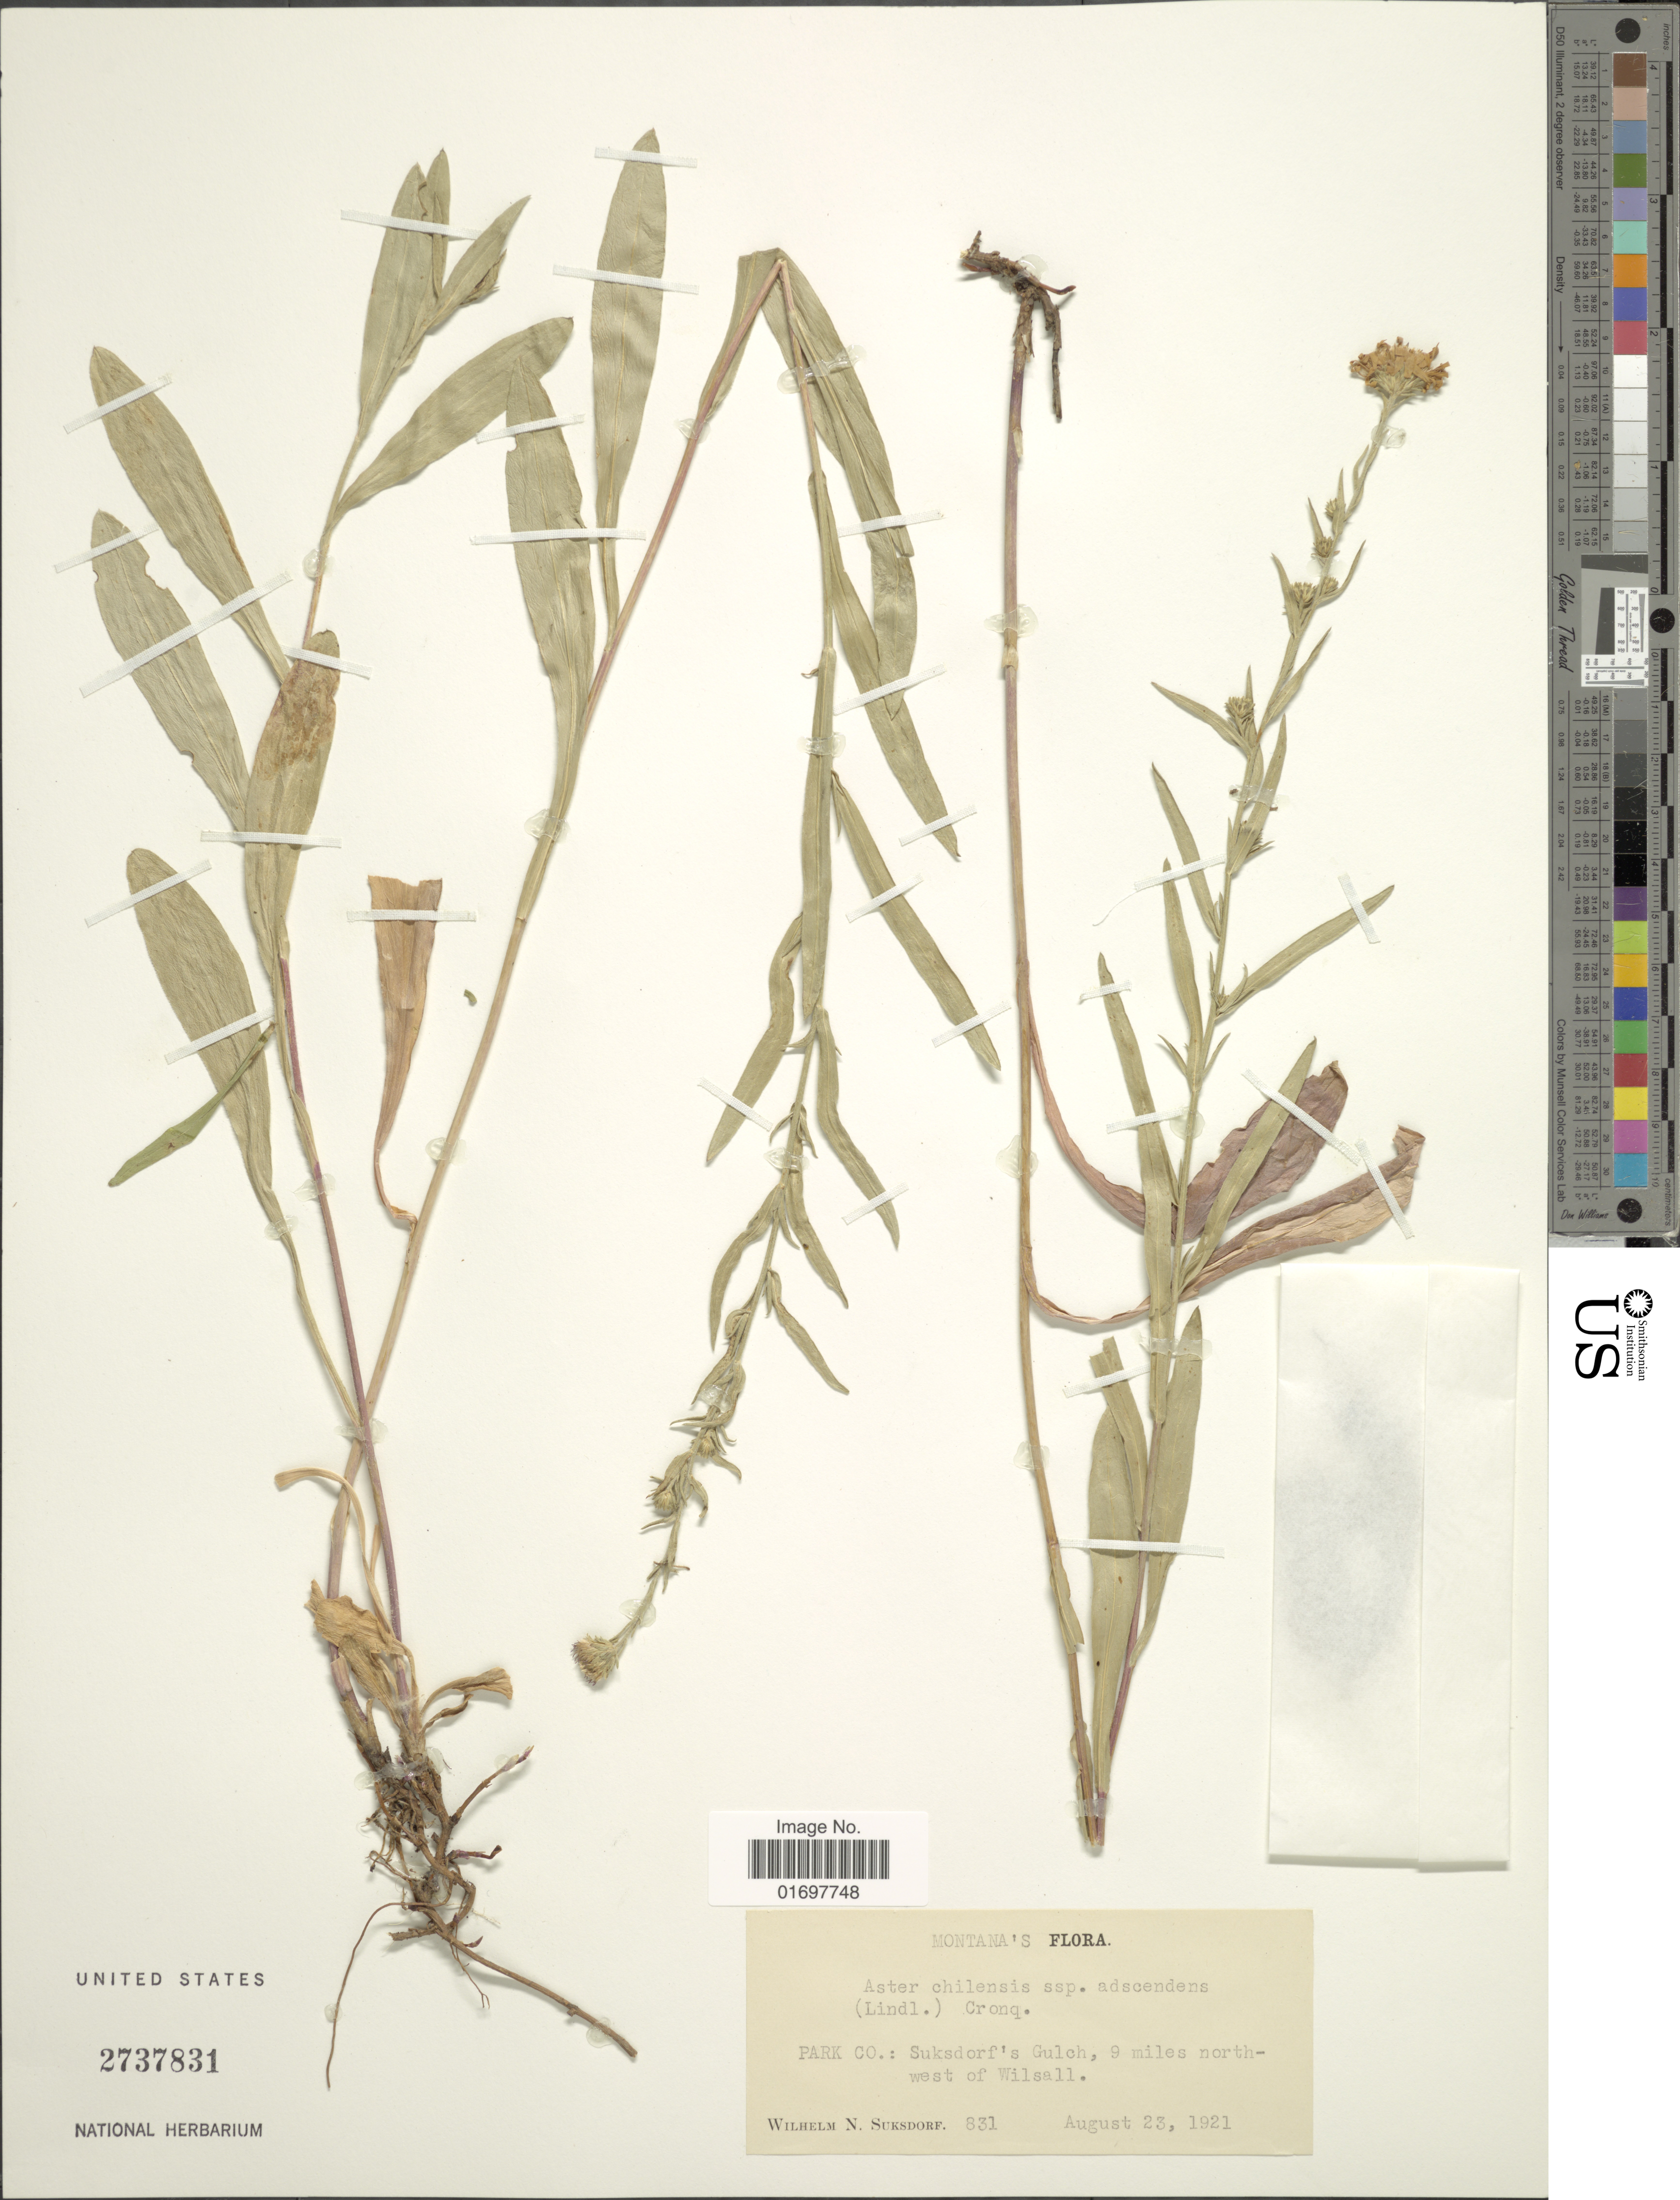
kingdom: Plantae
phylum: Tracheophyta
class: Magnoliopsida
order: Asterales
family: Asteraceae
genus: Symphyotrichum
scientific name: Symphyotrichum chilense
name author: (Nees) G.L. Nesom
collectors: W. N. Suksdorf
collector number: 831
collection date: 1921-08-23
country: United States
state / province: Montana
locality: Park Co.:Suksdorf's Gulch, 9 miles north west of Wilsall.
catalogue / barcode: US 2737831